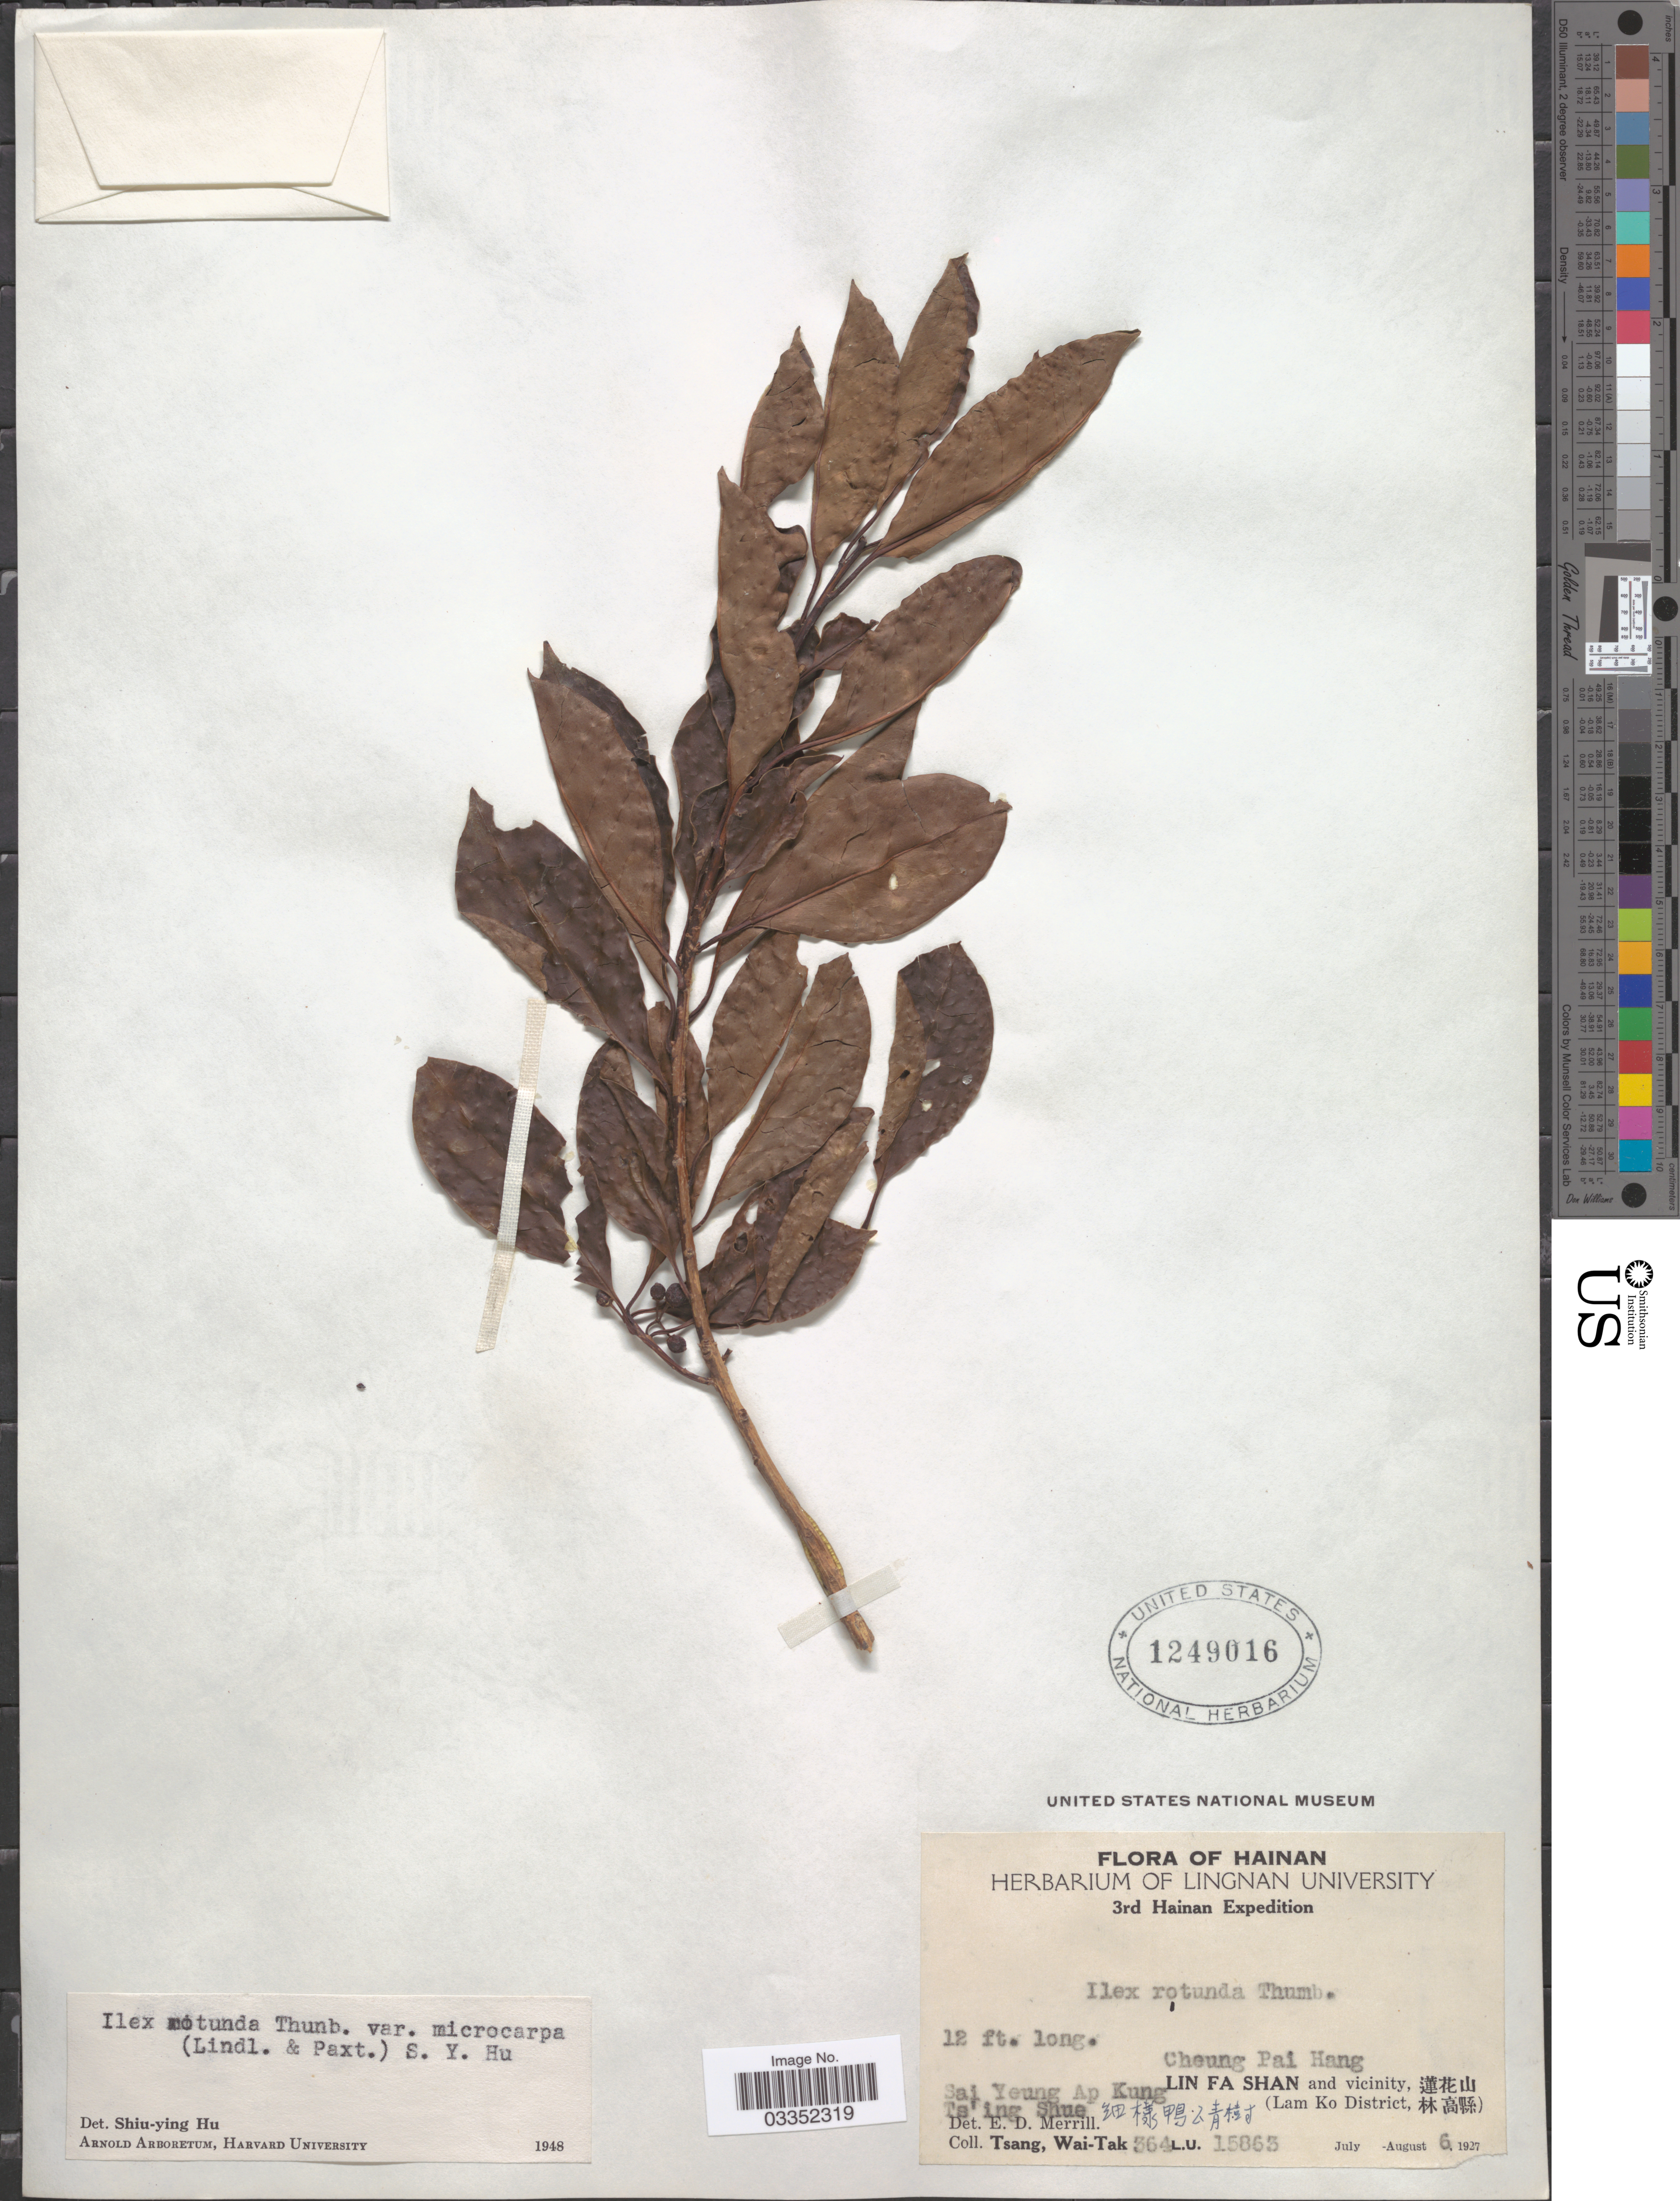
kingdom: Plantae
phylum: Tracheophyta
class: Magnoliopsida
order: Aquifoliales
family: Aquifoliaceae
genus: Ilex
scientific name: Ilex rotunda var. microcarpa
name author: (Lindl. ex Paxton) S.Y. Hu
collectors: W. T. Tsang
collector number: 364/L.U.15863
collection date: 1927-08-06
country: China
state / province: Hainan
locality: hungPai Hang, Lin Fa Shan and vicinity, (Lam Ko District,), Sai Yeung Ap Kung, Ts'ing Shue .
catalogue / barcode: US 1249016